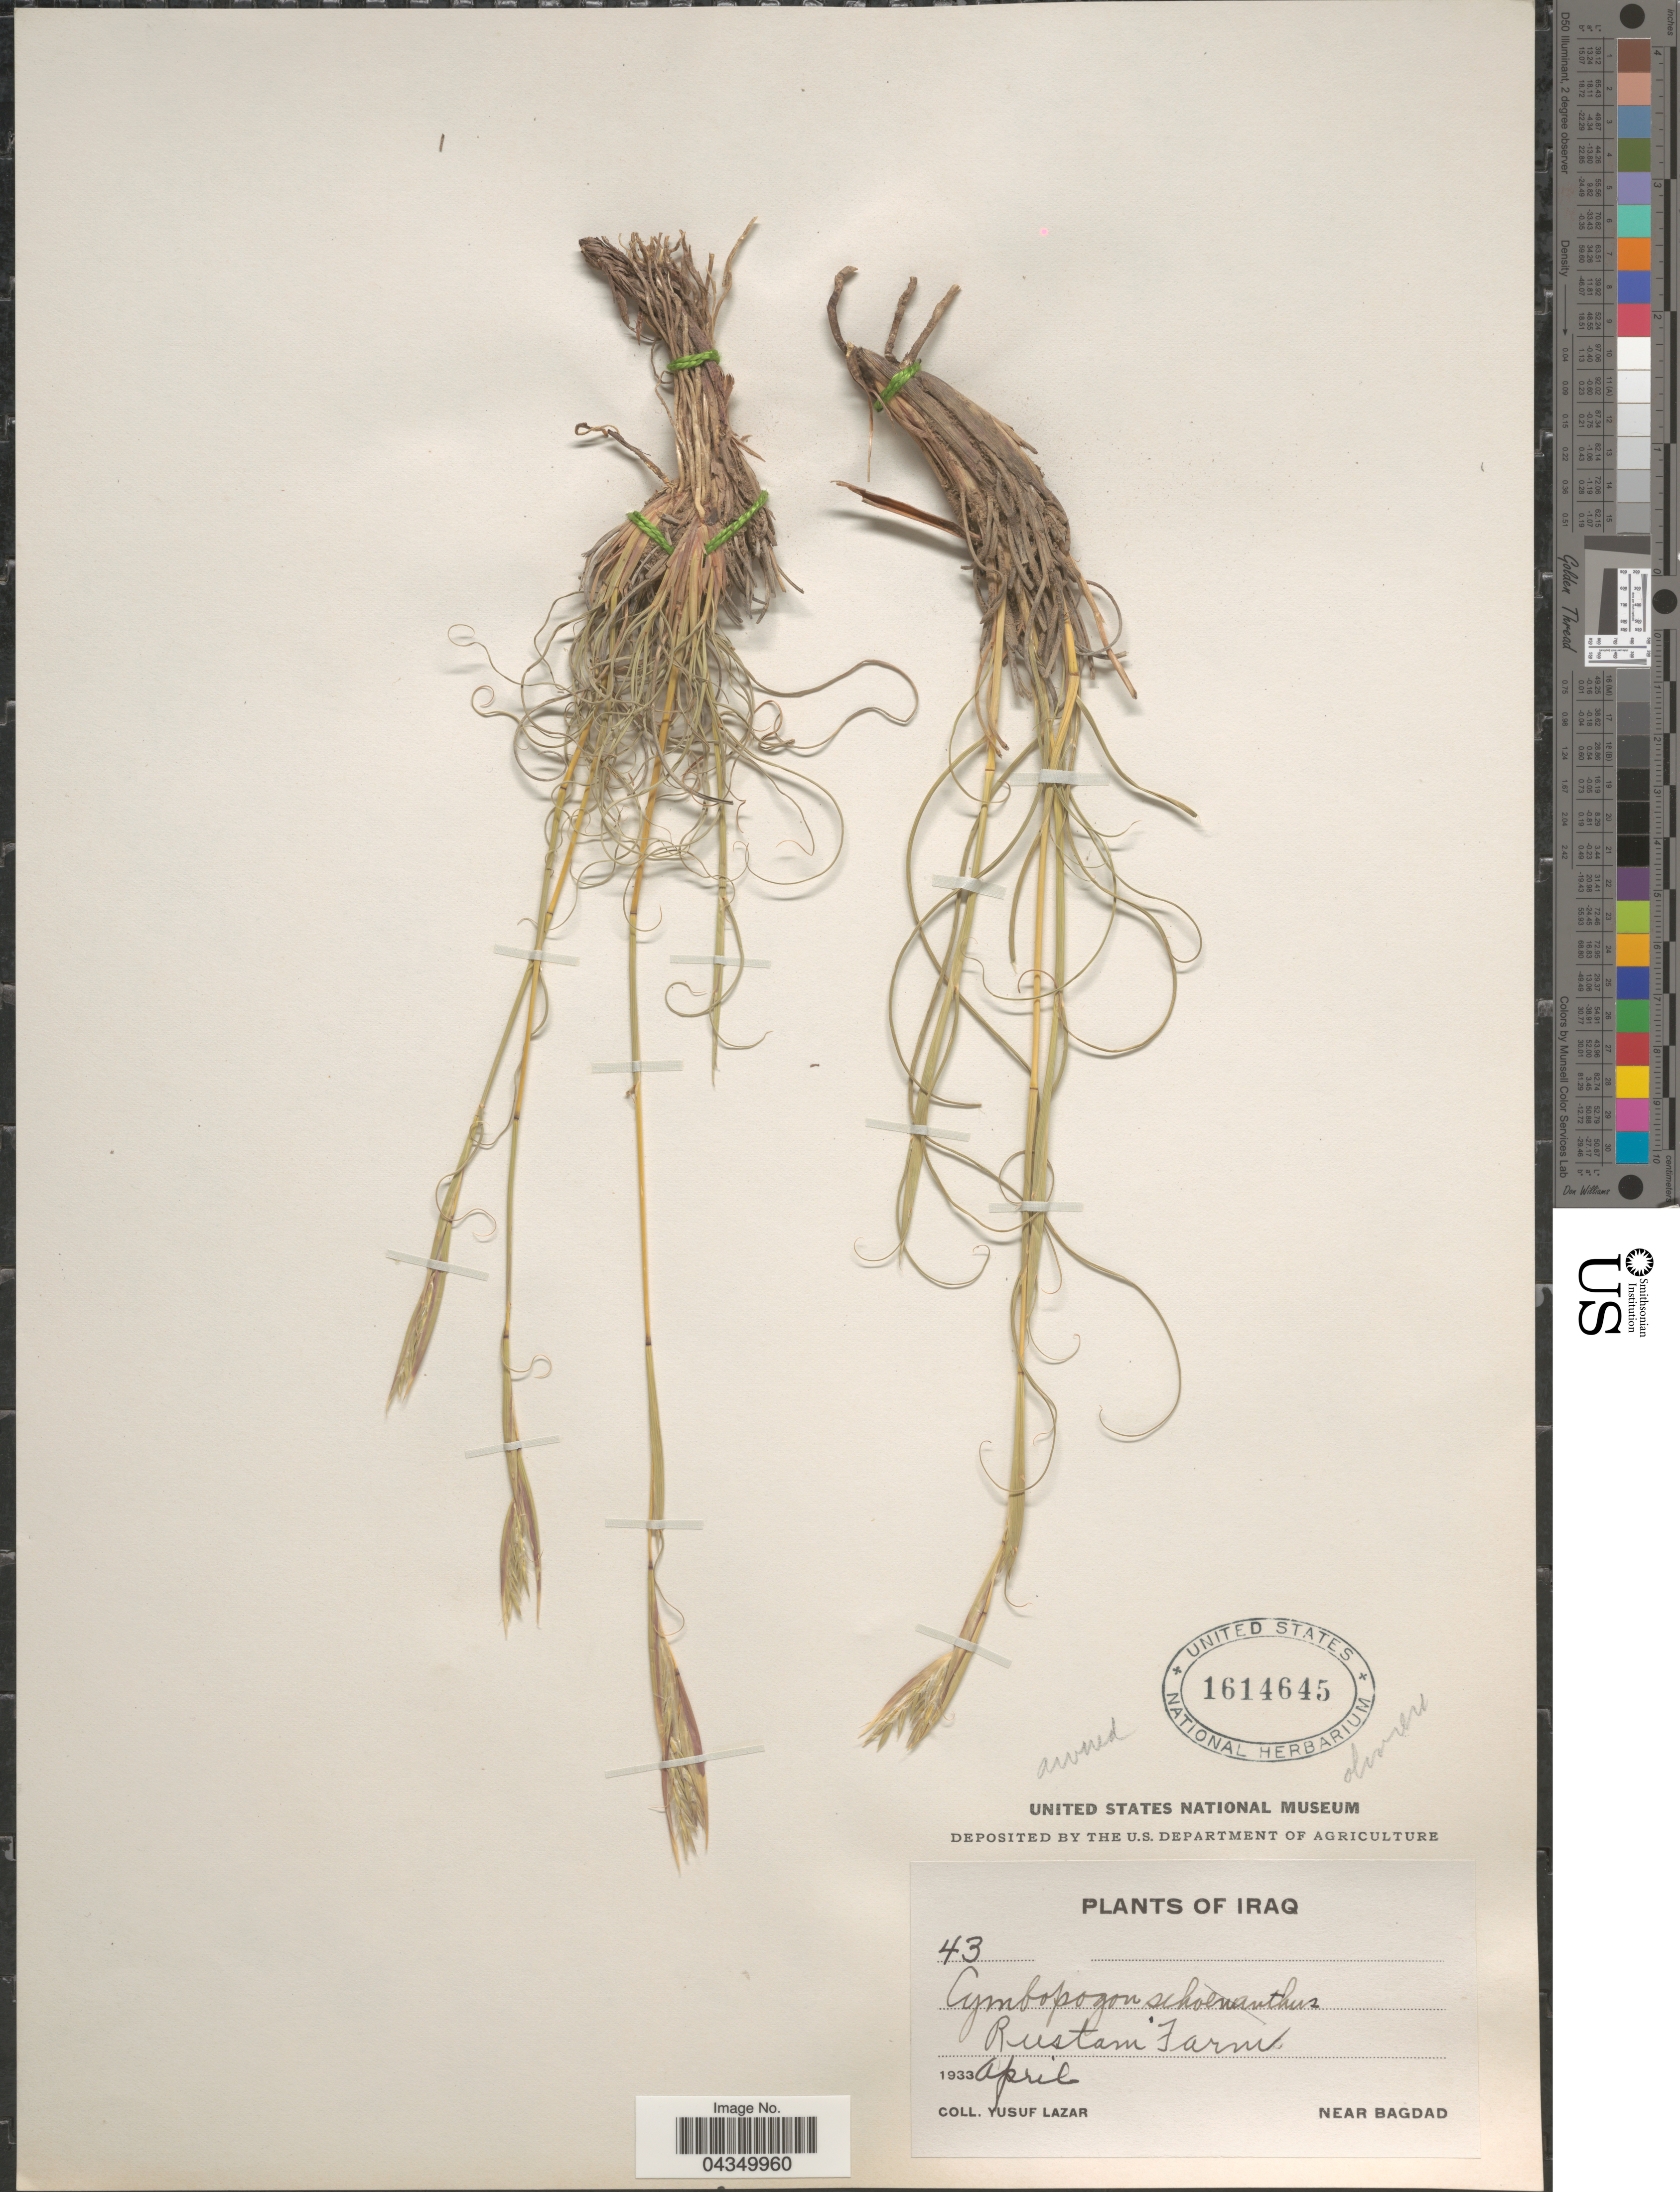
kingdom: Plantae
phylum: Tracheophyta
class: Liliopsida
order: Poales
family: Poaceae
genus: Cymbopogon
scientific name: Cymbopogon iwarancusa subsp. olivieri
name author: (Boiss.) Soenarko & Reinwardtia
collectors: Y. Lazar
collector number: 43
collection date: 1933-04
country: Iraq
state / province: Baghdad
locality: Rustam Farm. Near Bagdad.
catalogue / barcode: US 1614645